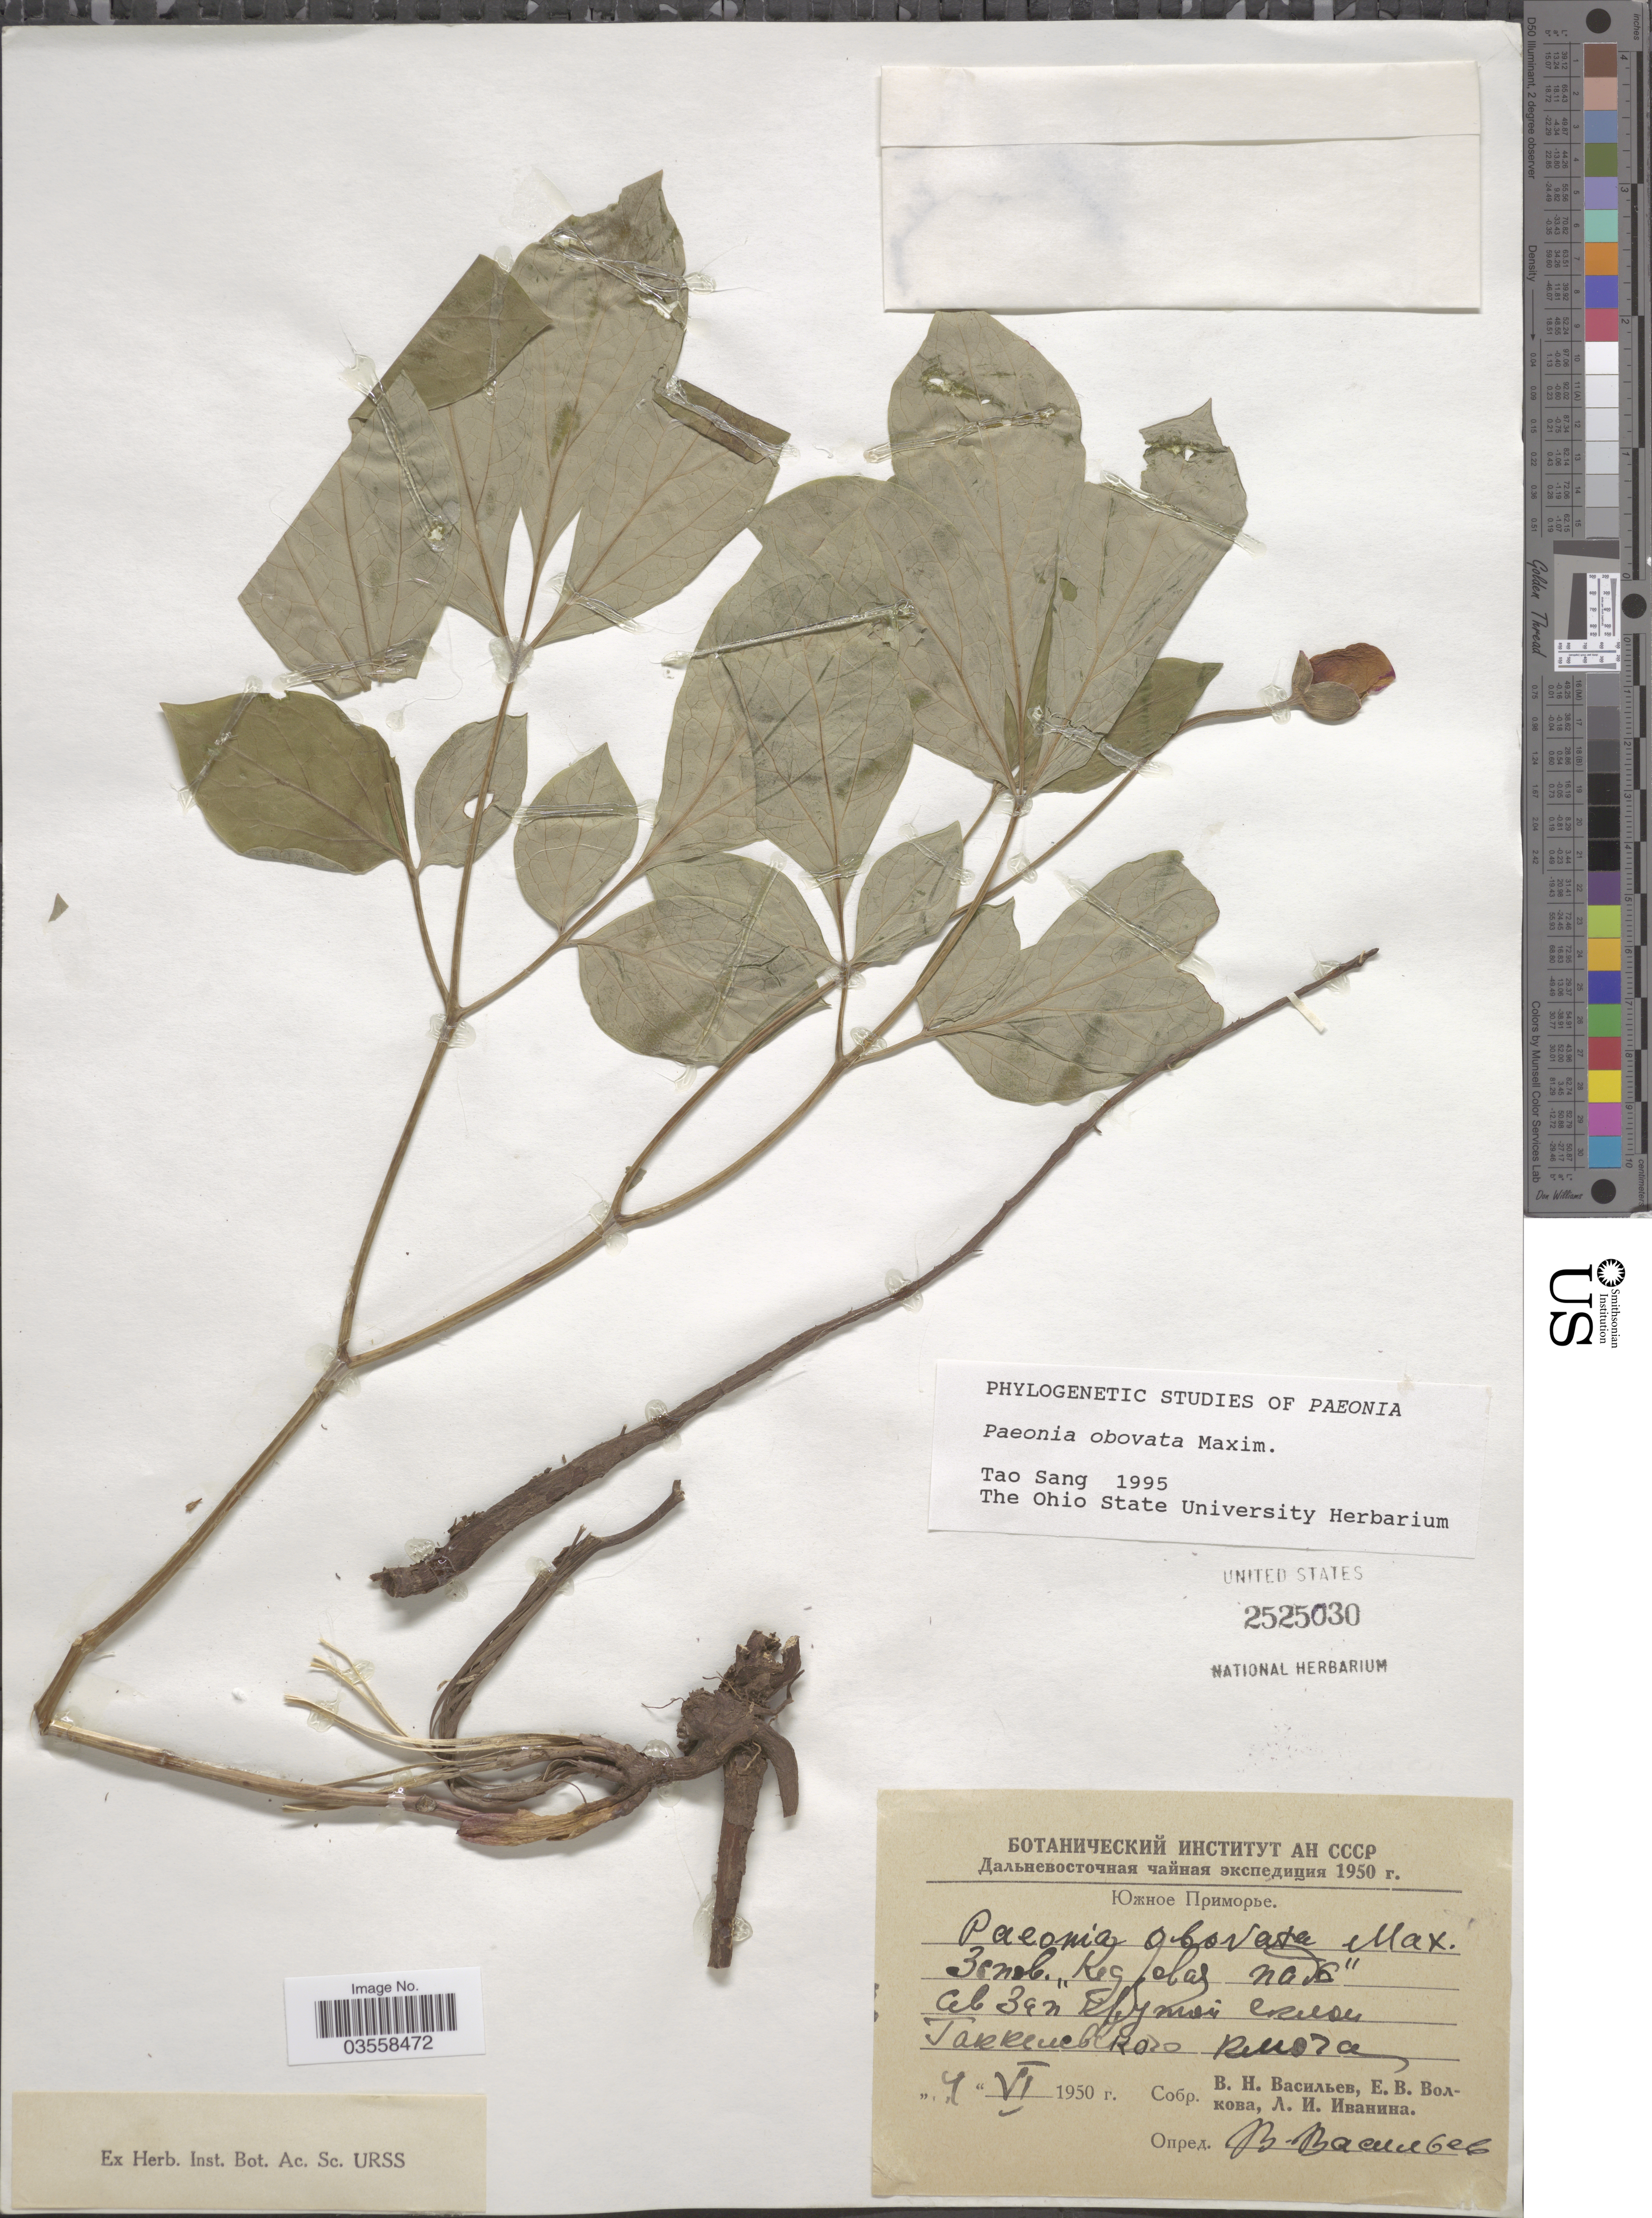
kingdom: Plantae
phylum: Tracheophyta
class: Magnoliopsida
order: Saxifragales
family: Paeoniaceae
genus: Paeonia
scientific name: Paeonia obovata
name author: Maxim.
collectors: V. Vasilev, E. V. Volkova & L. Ivanina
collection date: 1950-06-04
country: Russian Federation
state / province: Primorsky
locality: Zapovednik Kedrovaya Pad.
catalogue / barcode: US 2525030